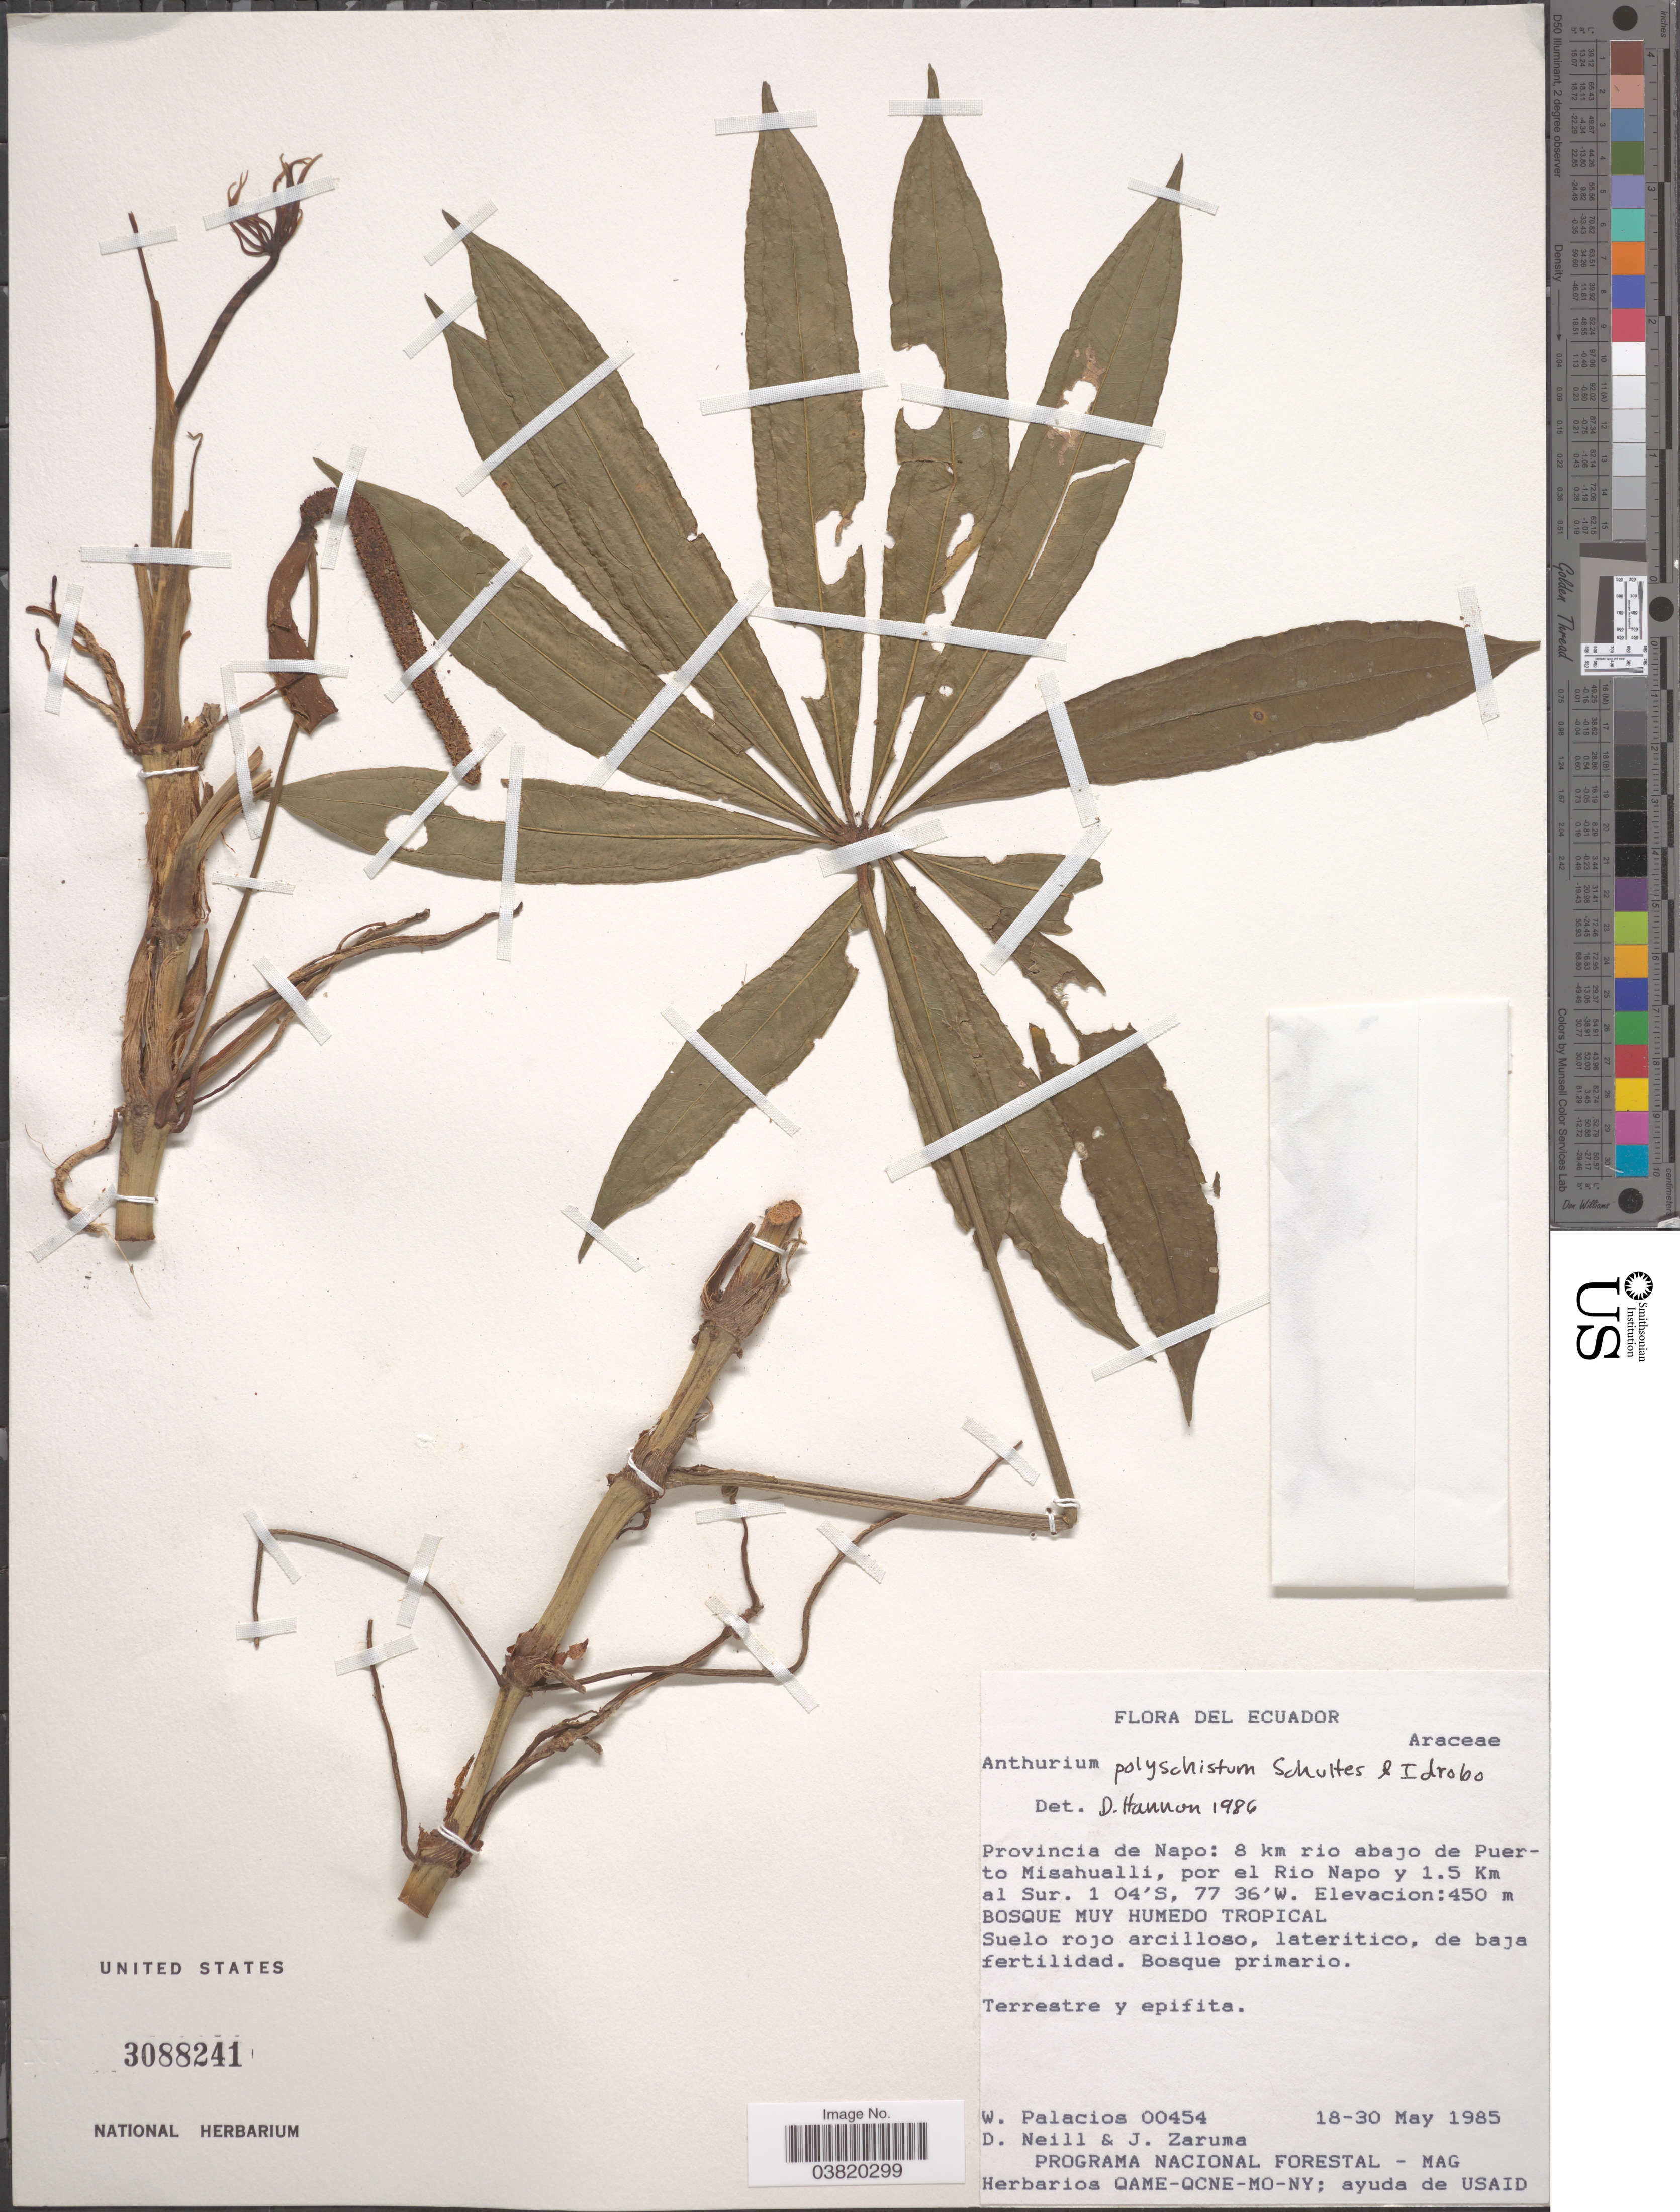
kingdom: Plantae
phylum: Tracheophyta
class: Liliopsida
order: Alismatales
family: Araceae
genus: Anthurium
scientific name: Anthurium polyschistum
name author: R.E. Schult. & Idrobo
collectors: W. Palacios, D. Neill & J. Zaruma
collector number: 00454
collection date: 1985-05-18/1985-05-30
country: Ecuador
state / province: Napo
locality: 8 km rio abajo de Puerto Misahualli, por el Rio Napo y 1.5 Km al Sur.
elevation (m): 450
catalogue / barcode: US 3088241